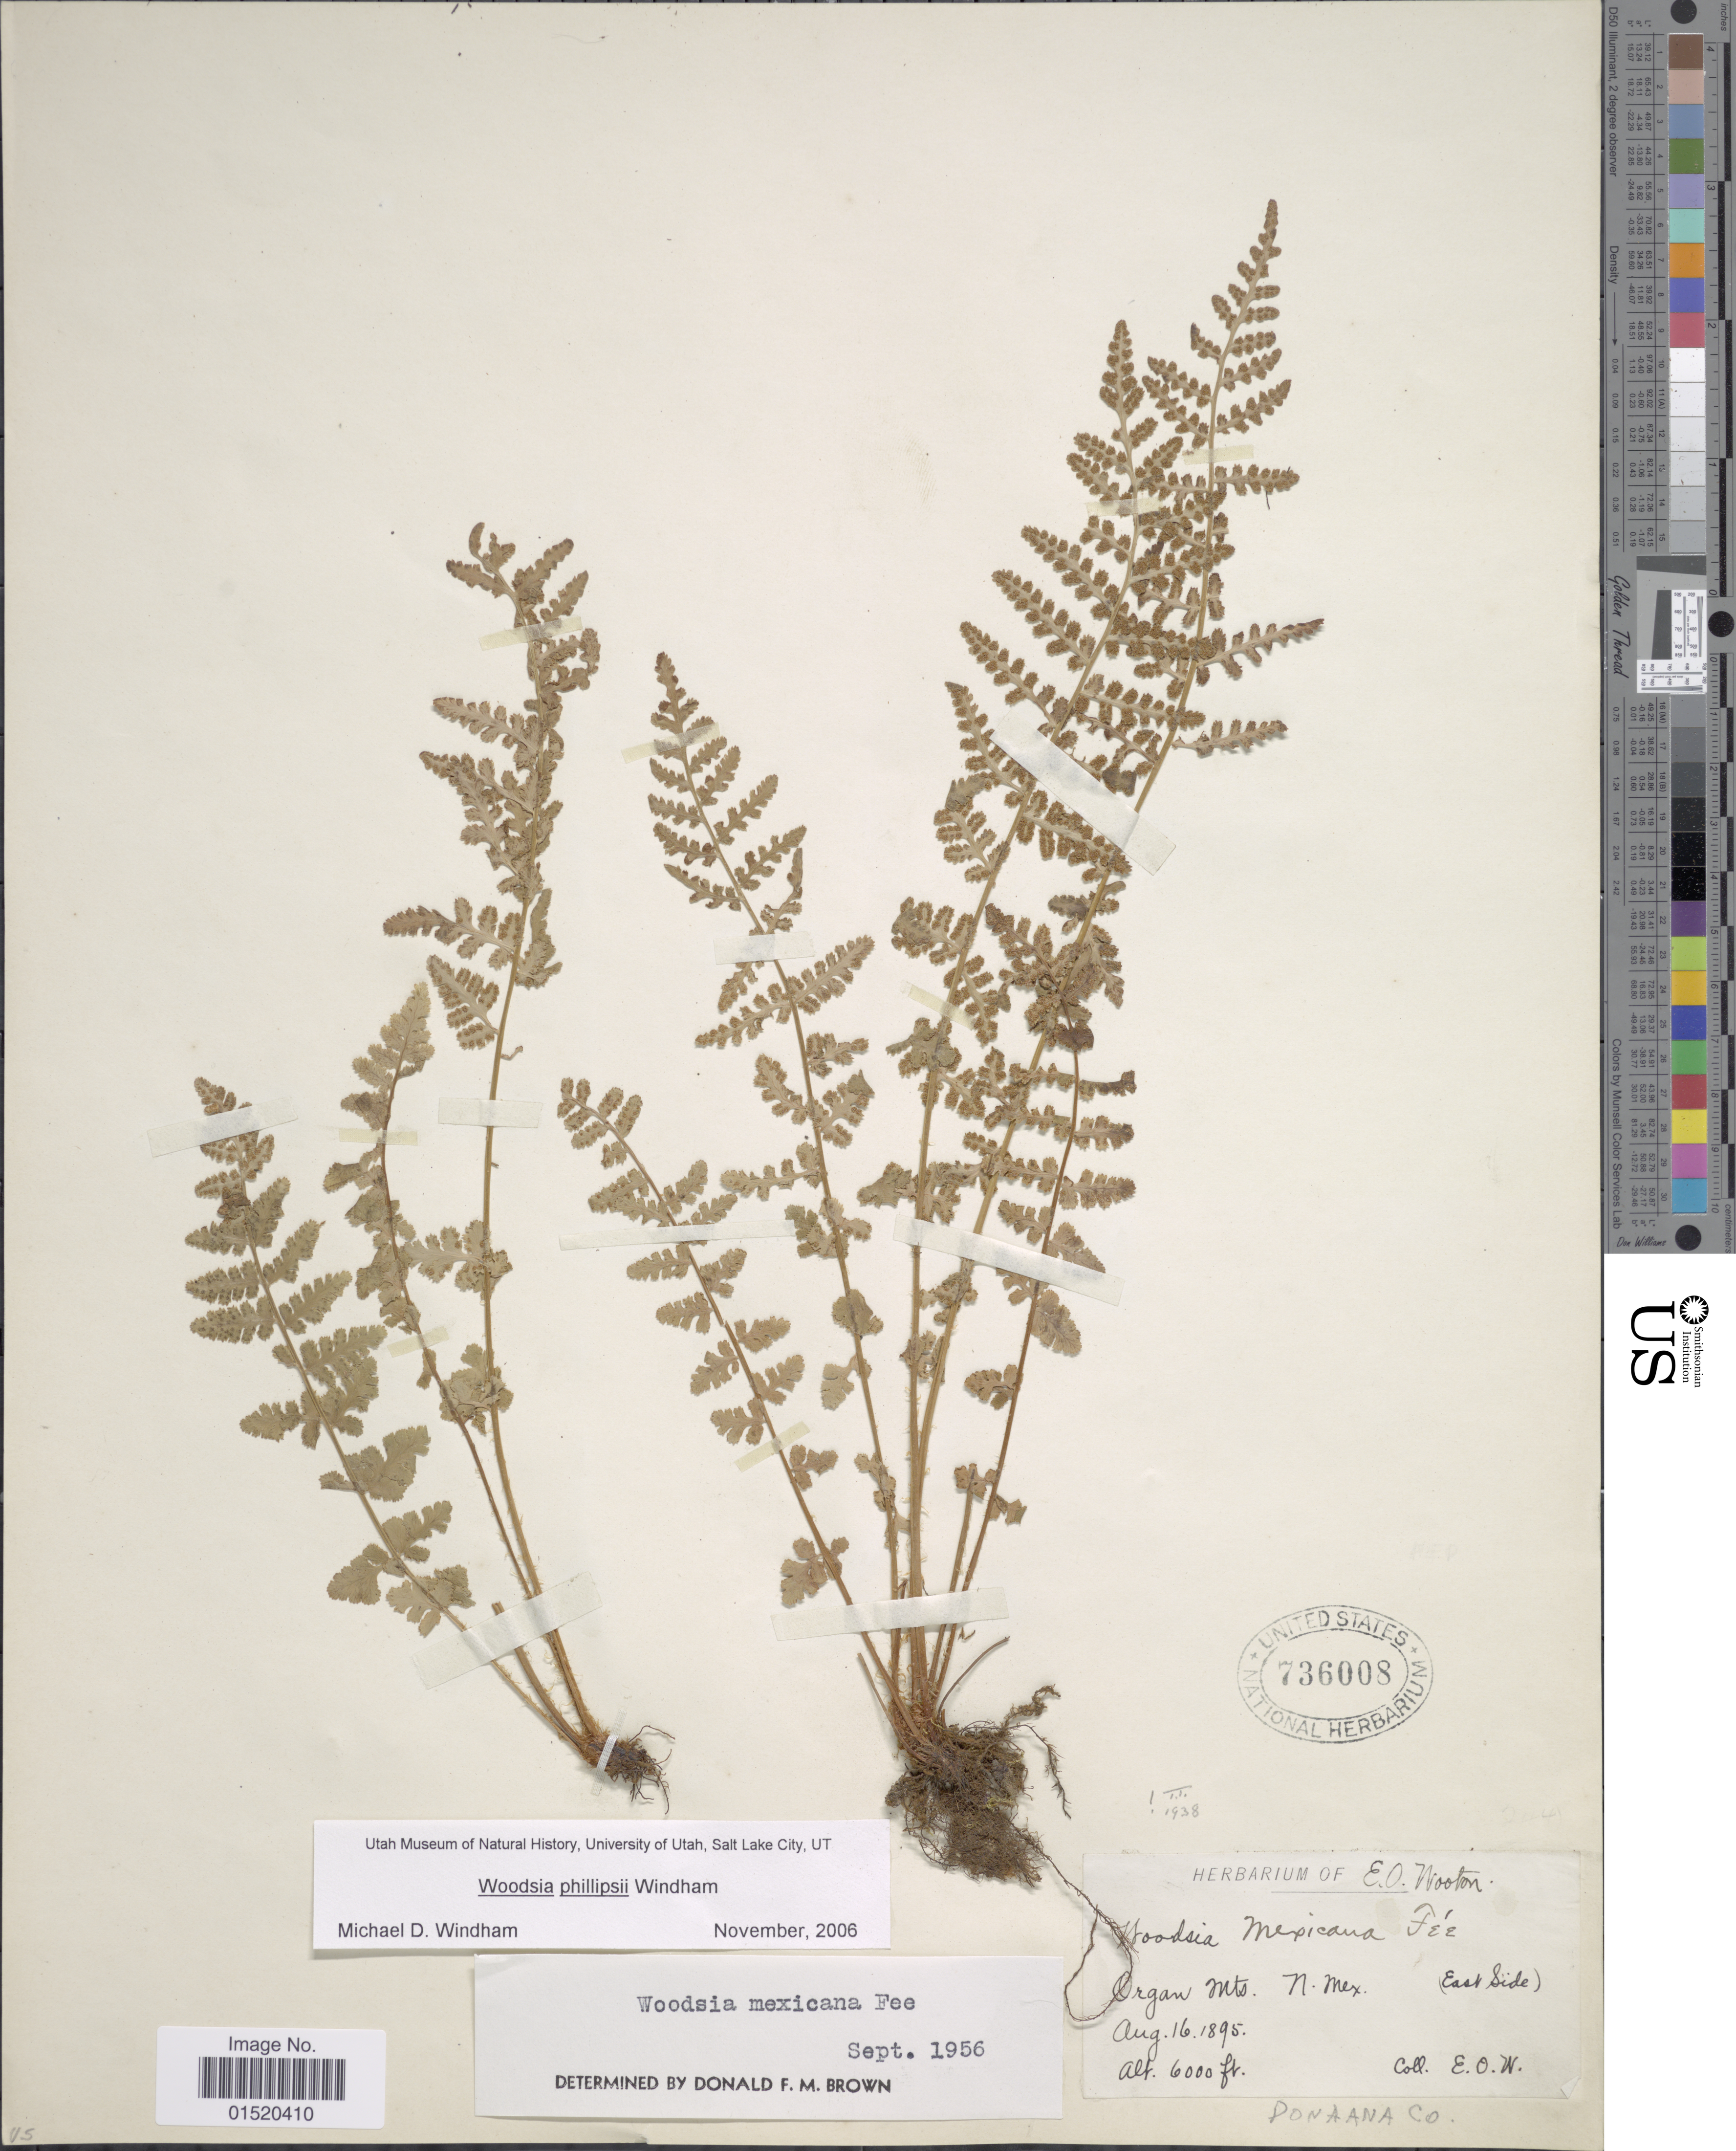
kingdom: Plantae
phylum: Tracheophyta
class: Polypodiopsida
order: Polypodiales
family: Woodsiaceae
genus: Woodsia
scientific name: Woodsia phillipsii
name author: Windham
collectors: E. O. Wooton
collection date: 1895-08-16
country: United States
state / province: New Mexico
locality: Organ Mts (East side)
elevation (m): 1829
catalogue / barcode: US 736008